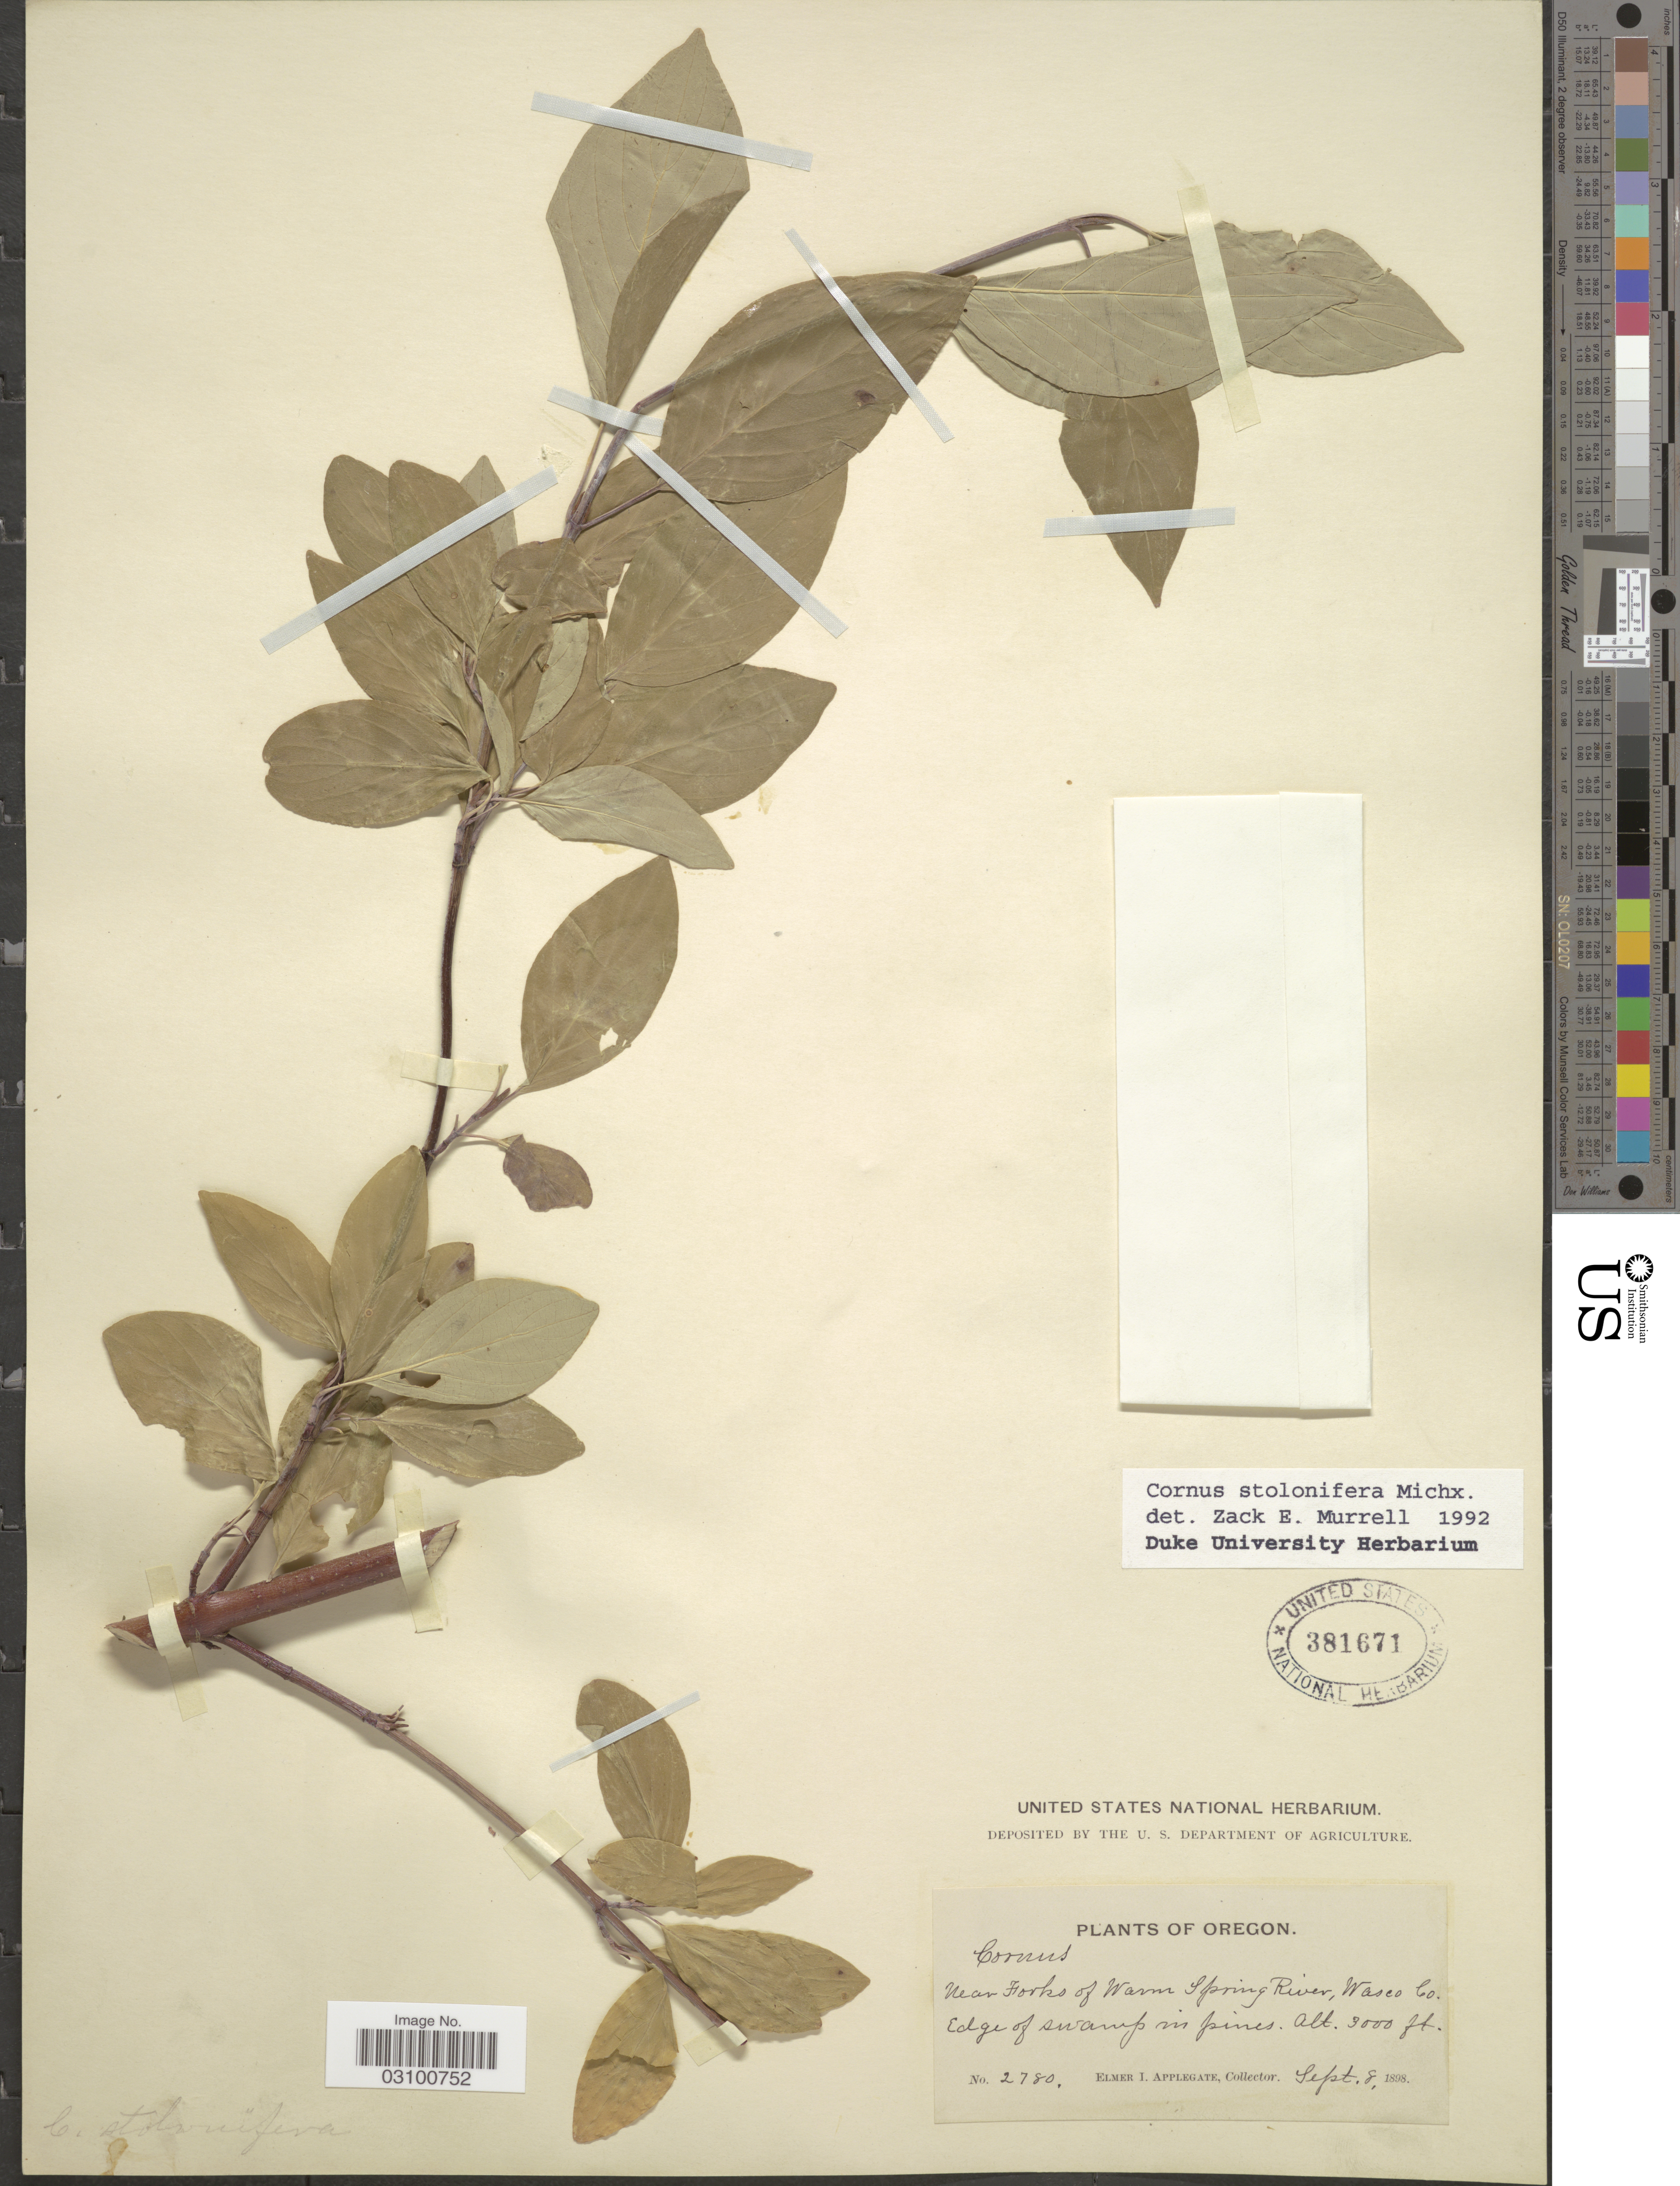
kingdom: Plantae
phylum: Tracheophyta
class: Magnoliopsida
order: Cornales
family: Cornaceae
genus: Cornus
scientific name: Cornus sericea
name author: L.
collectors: E. I. Applegate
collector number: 2780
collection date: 1898-09-08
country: United States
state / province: Oregon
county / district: Wasco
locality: Near Forks of Warm Spring River, Wasco Co.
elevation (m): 914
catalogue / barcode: US 381671